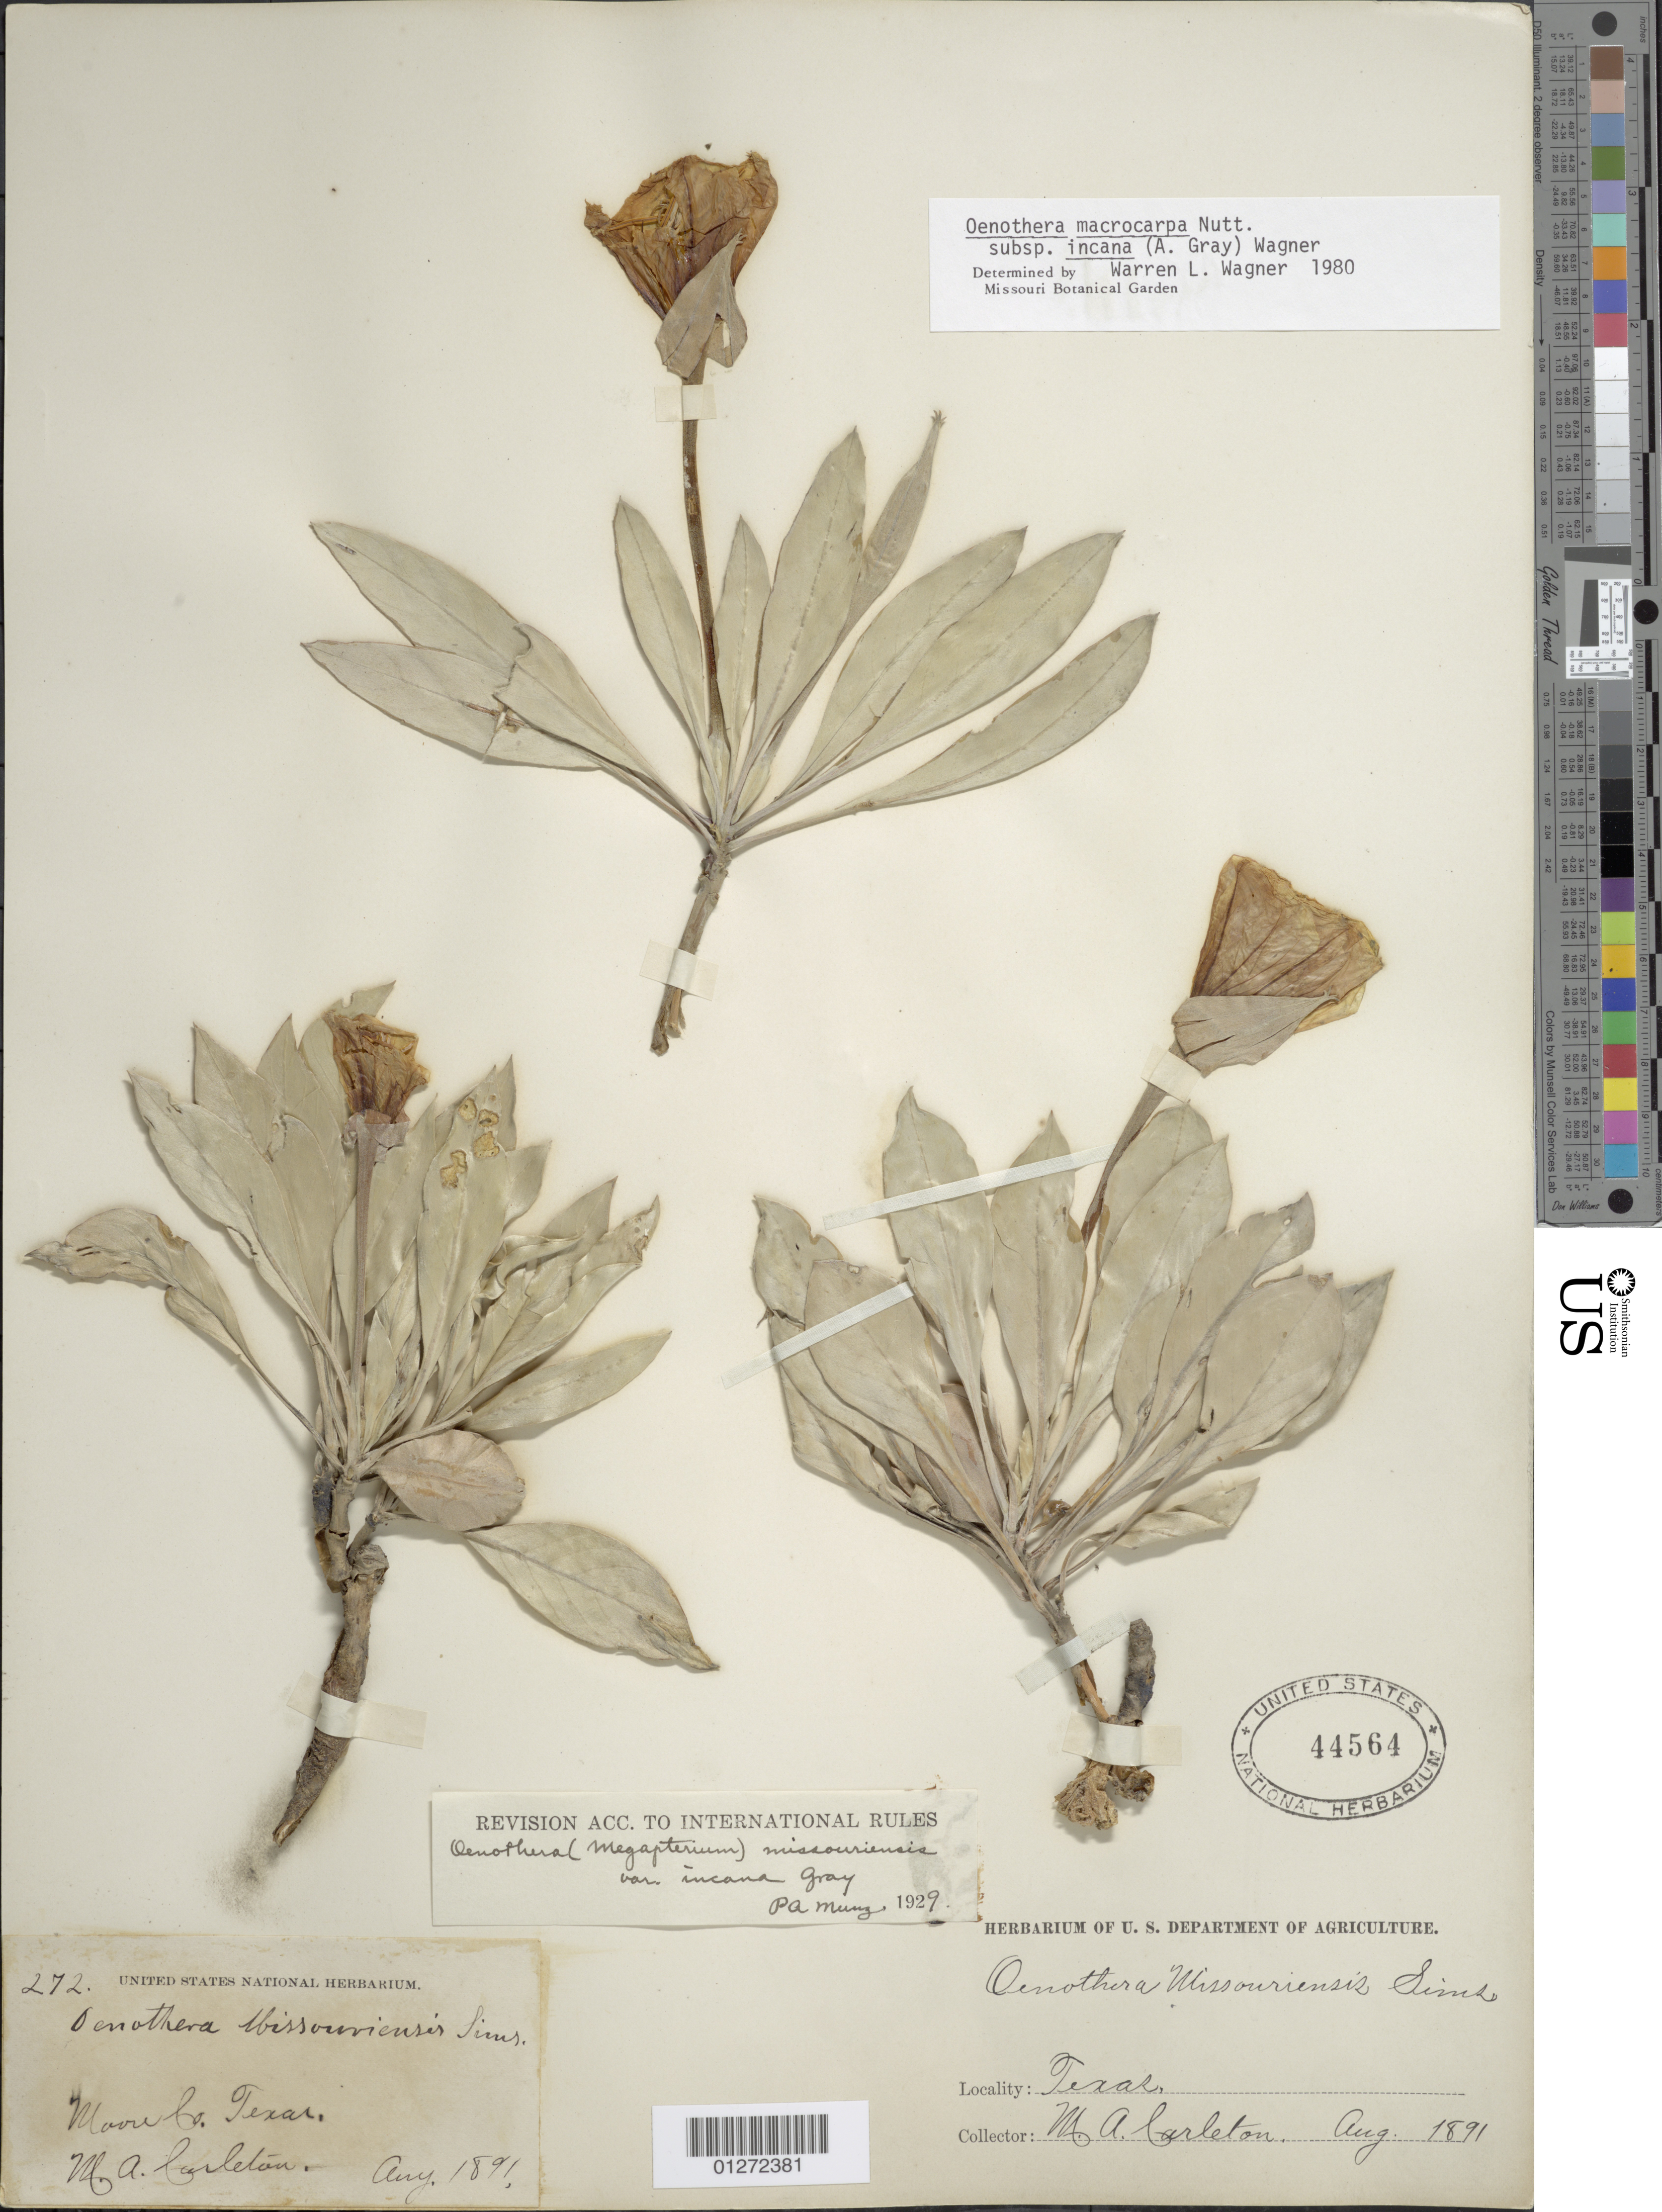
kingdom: Plantae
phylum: Tracheophyta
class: Magnoliopsida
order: Myrtales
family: Onagraceae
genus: Oenothera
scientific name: Oenothera macrocarpa subsp. incana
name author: (A. Gray) W.L. Wagner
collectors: W. Carleton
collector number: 272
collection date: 1891-08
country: United States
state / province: Texas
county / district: Moore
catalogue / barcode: US 44564